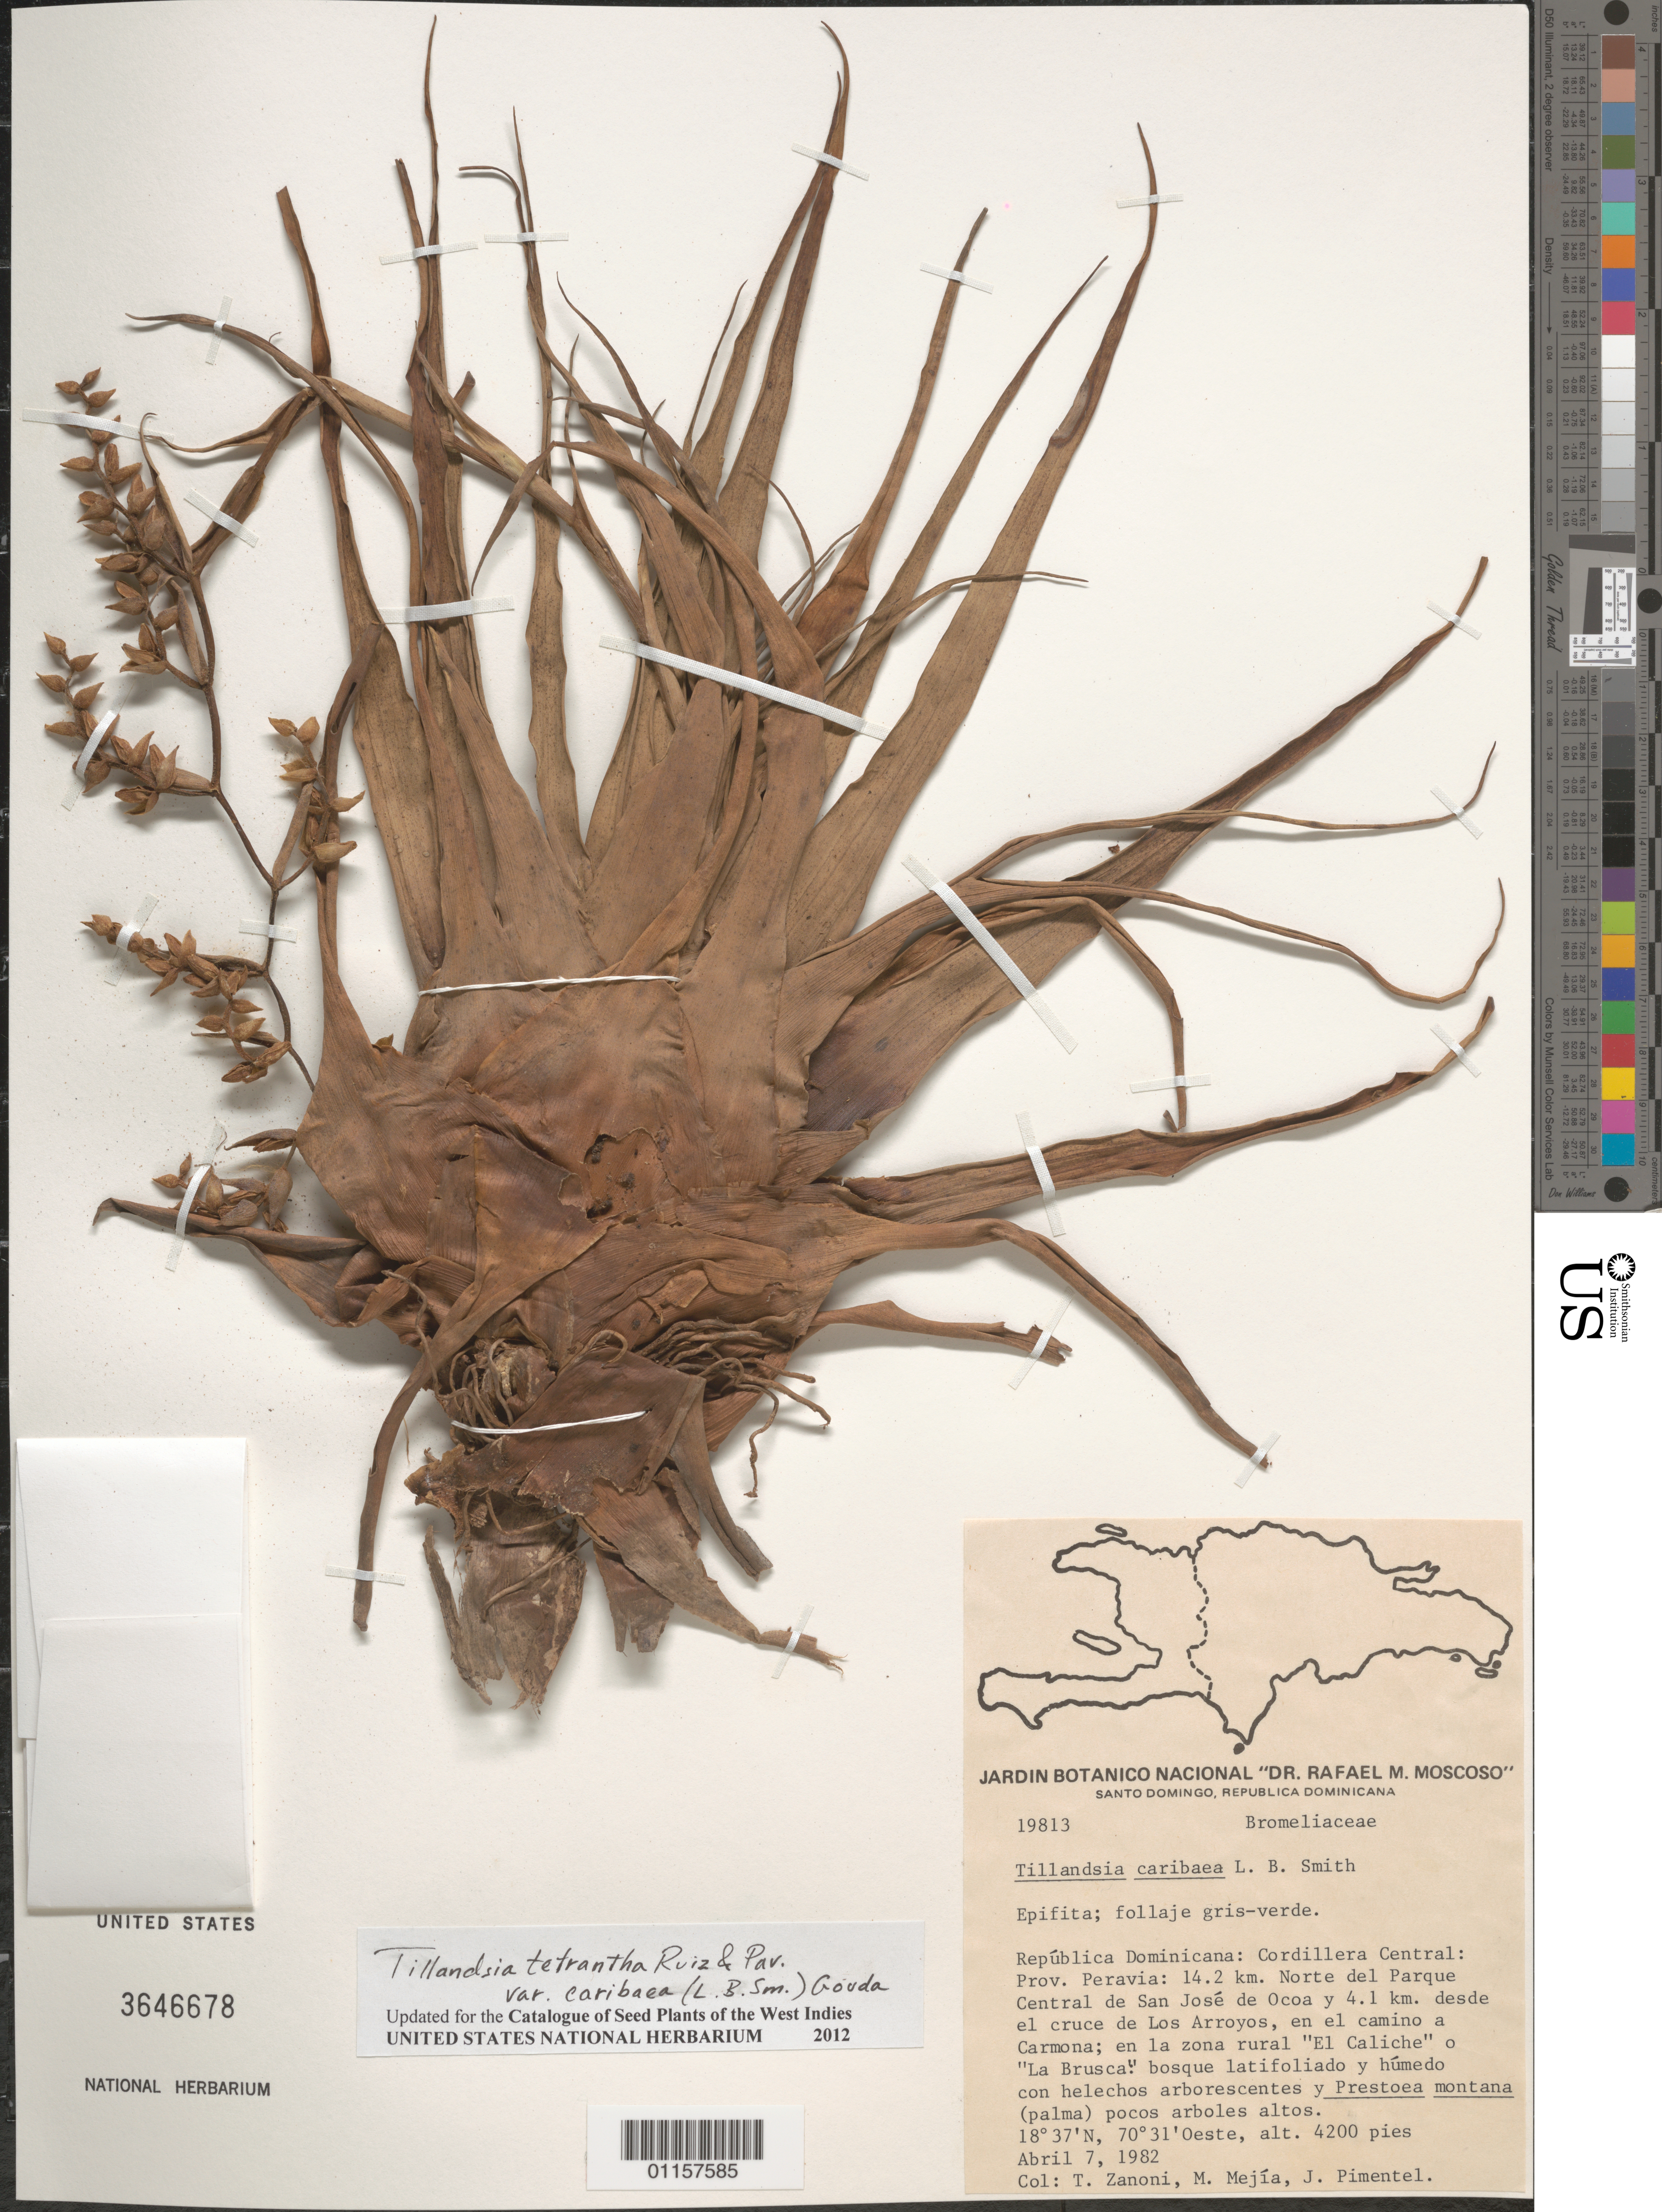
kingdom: Plantae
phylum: Tracheophyta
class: Liliopsida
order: Poales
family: Bromeliaceae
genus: Tillandsia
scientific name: Tillandsia tetrantha var. caribaea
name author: (L.B. Sm.) Gouda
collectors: T. A. Zanoni, M. Mejia & J. Pimentel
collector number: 19813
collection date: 1982-04-07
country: Dominican Republic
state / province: Peravia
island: Hispaniola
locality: Cordillera Central; 14.2 km Norte del Parque Central de San José de Ocoa y 4.1 km desde el cruce de Los Arroyos, en el camino a Carmona; en la zona rural "EL Caliche" o "La Brusca".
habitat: Bosque latifoliado y húmedo con helechos arborescentes y Prestoea montana (palma) pocos arboles altos.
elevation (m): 1280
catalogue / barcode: US 3646678